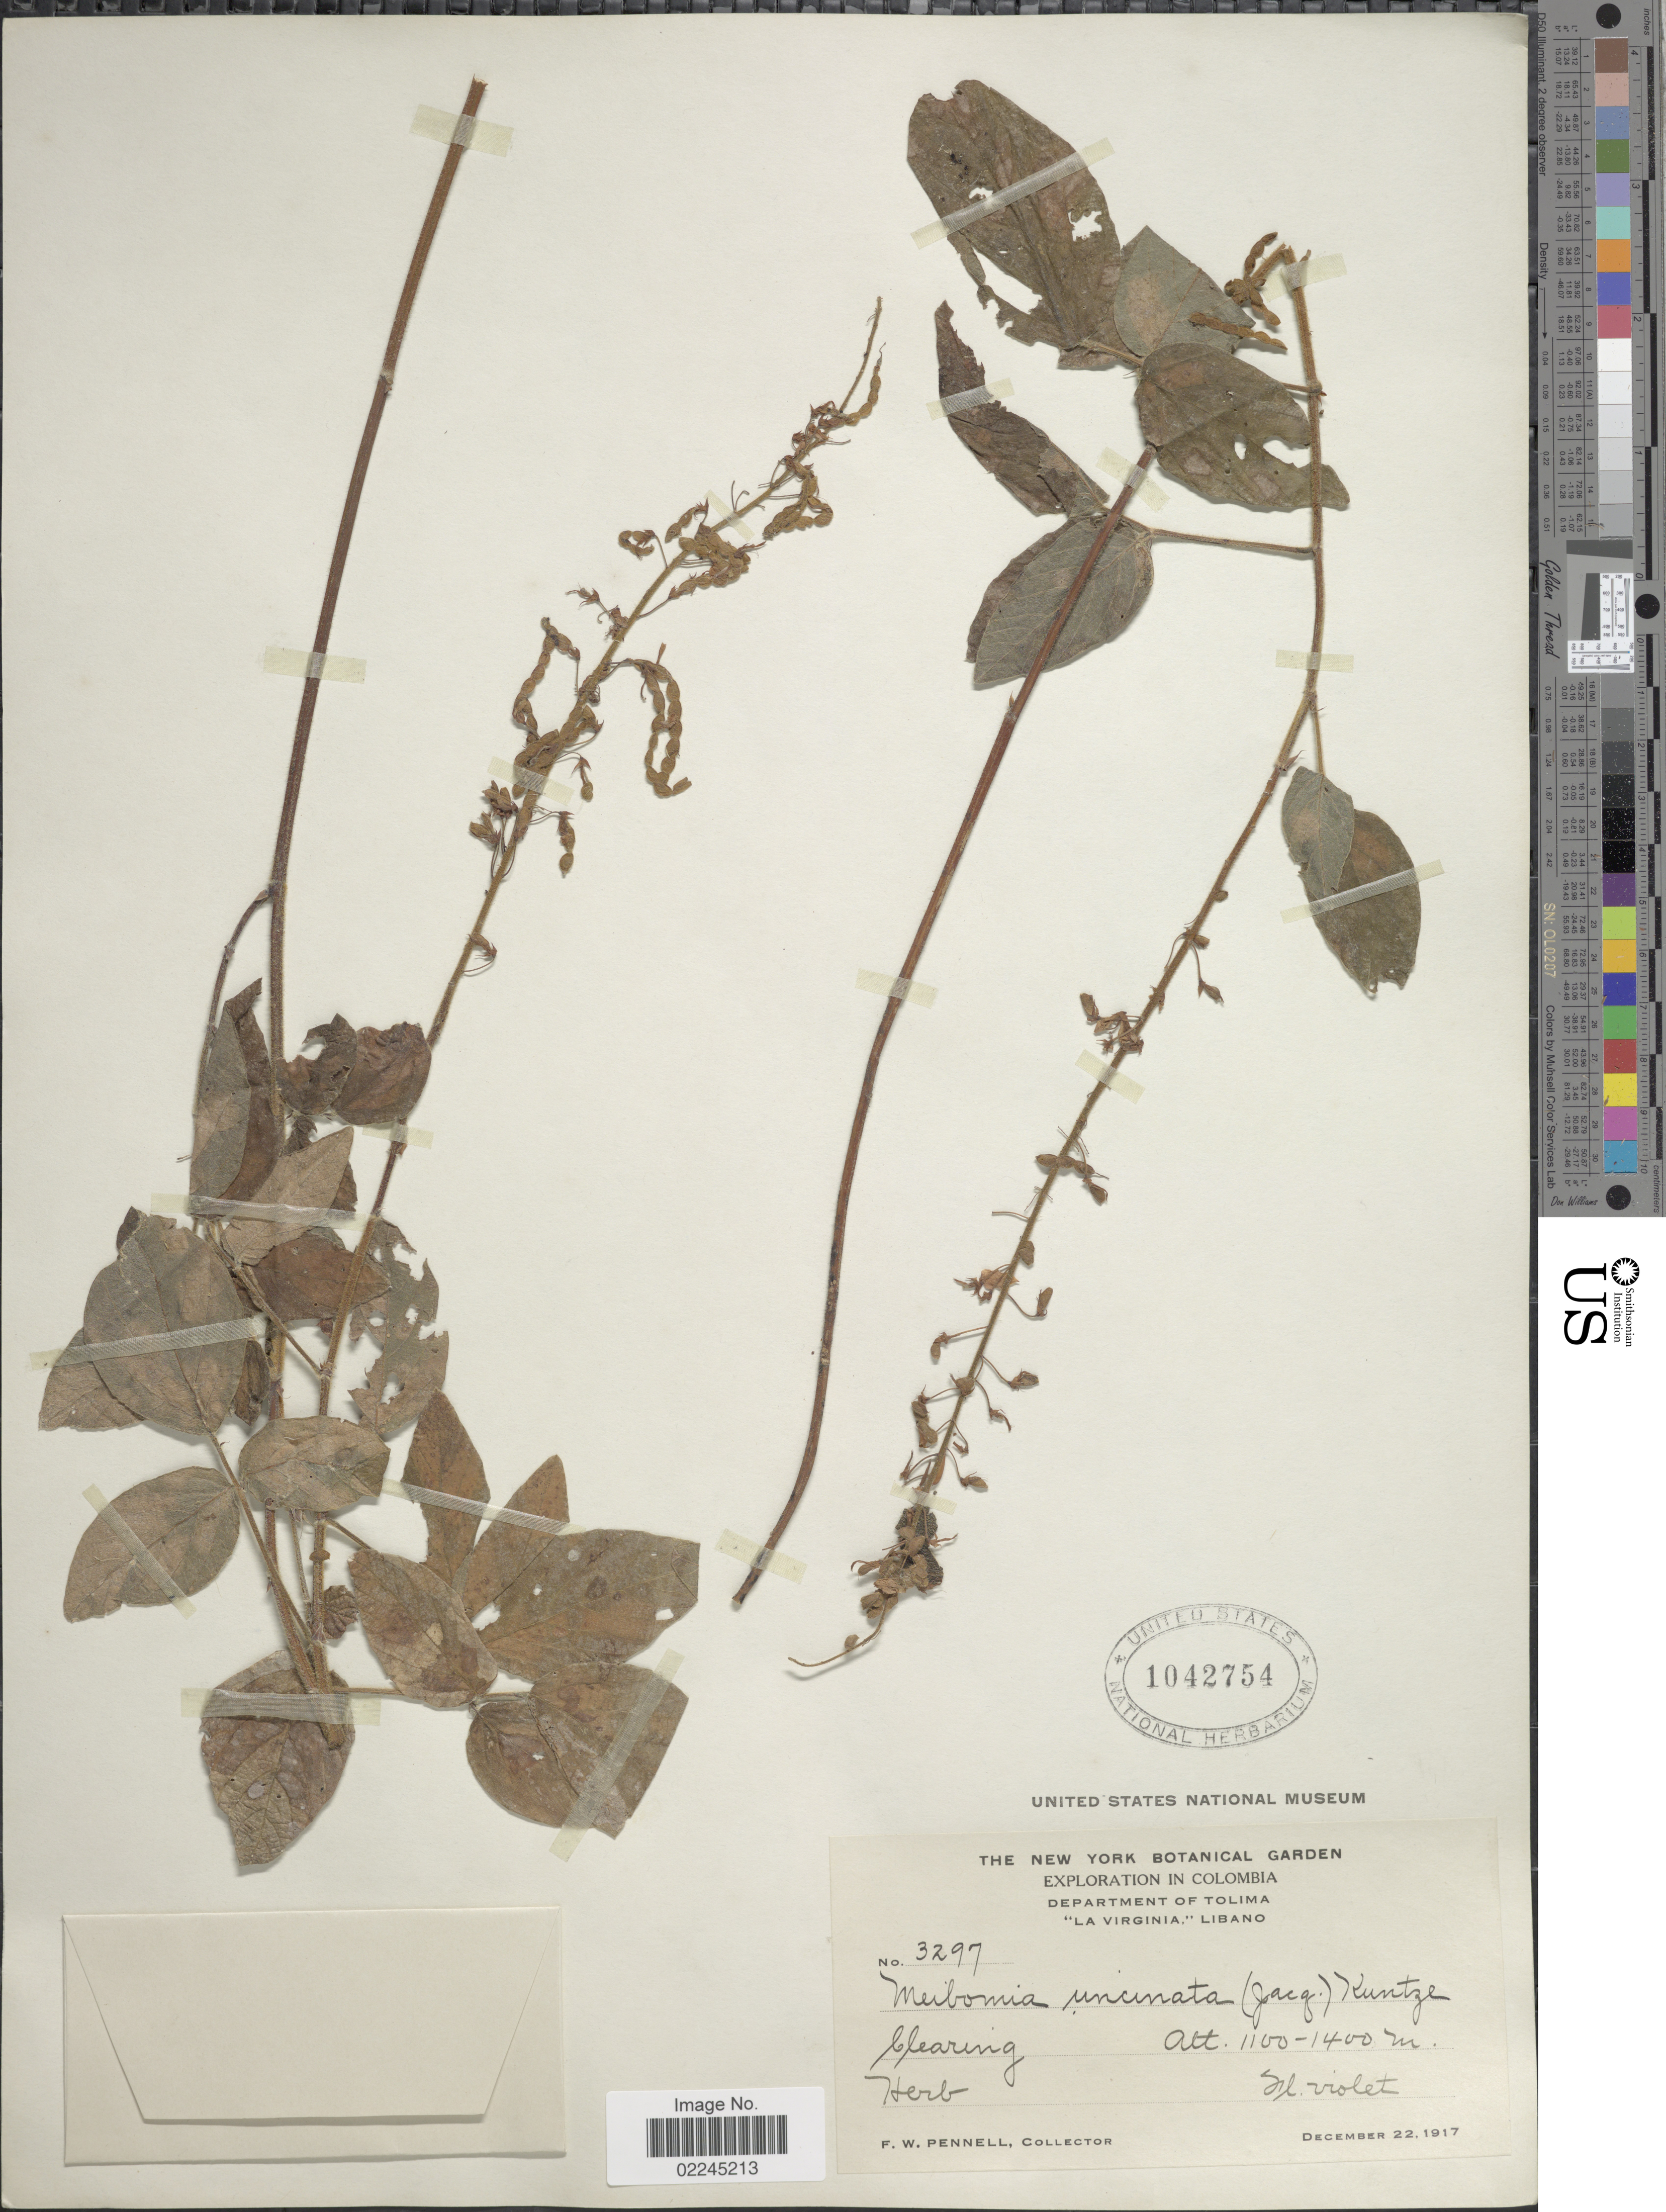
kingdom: Plantae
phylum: Tracheophyta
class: Magnoliopsida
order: Fabales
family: Fabaceae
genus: Desmodium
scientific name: Desmodium intortum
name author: (Mill.) Urb.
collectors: F. W. Pennell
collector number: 3297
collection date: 1917-12-22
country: Colombia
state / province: Tolima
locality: Department of Tolima. "La Virginia", Libano. Clearing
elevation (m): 1100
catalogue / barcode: US 1042754